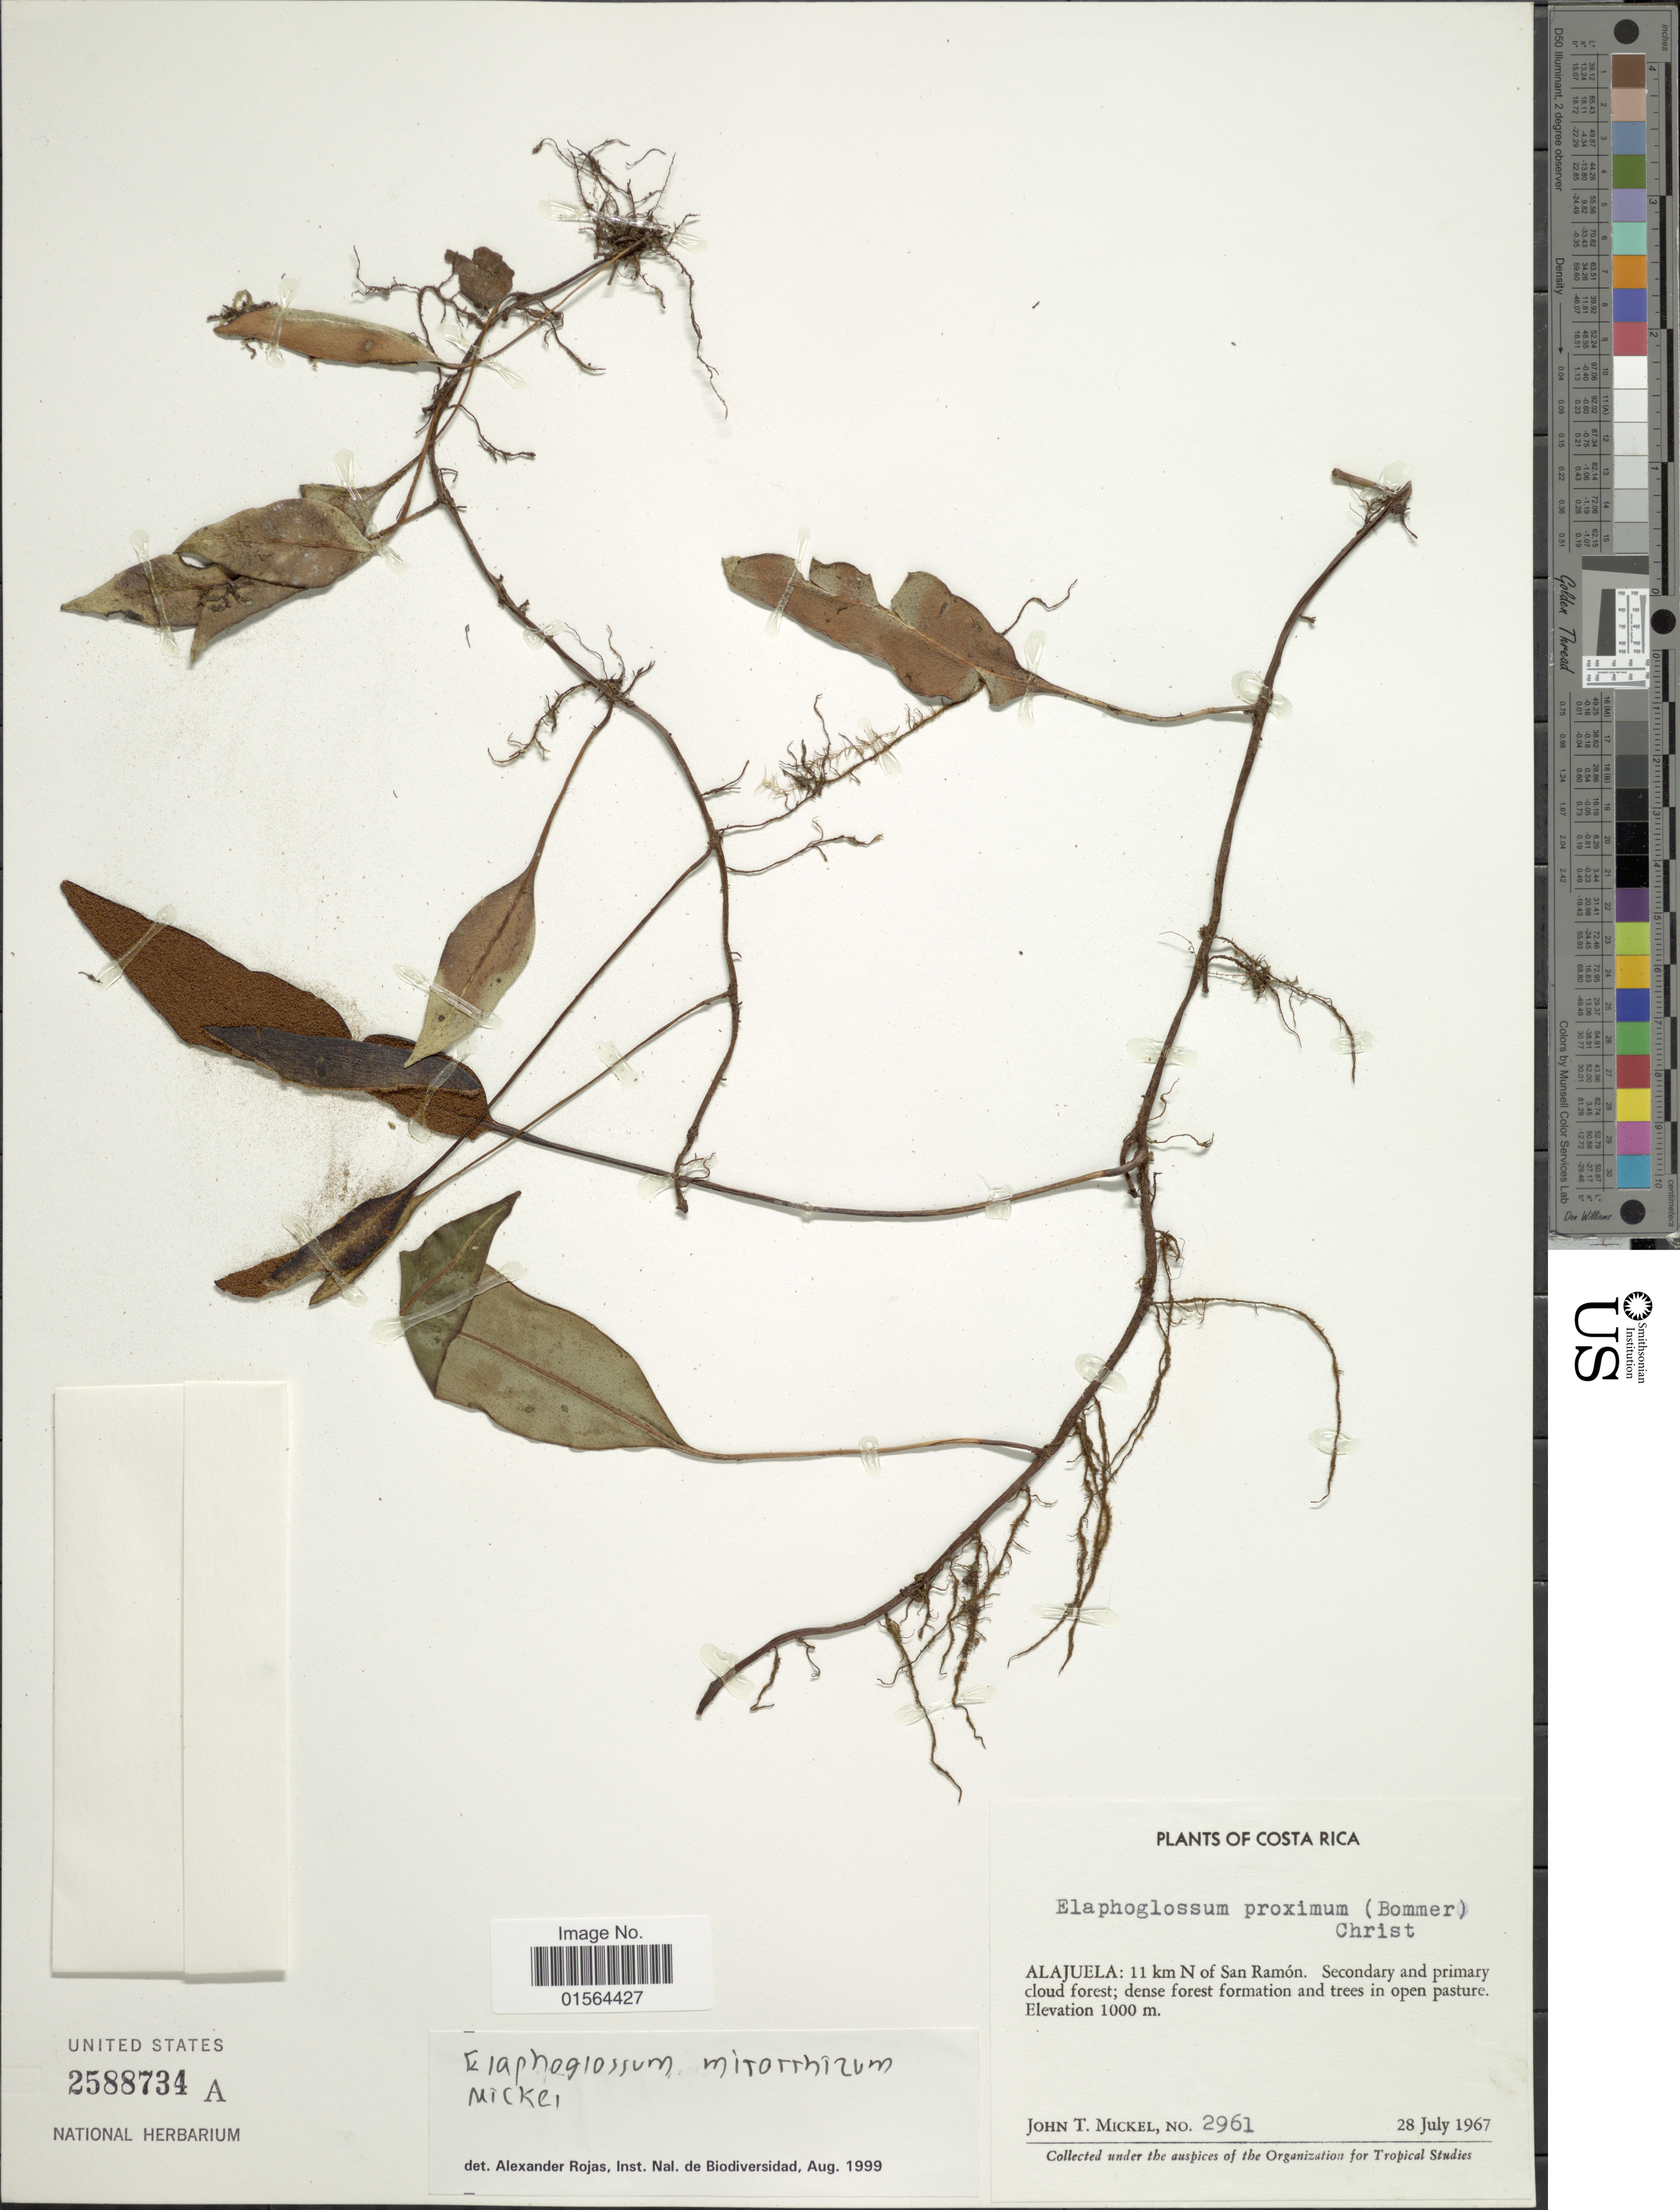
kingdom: Plantae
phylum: Tracheophyta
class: Polypodiopsida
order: Polypodiales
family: Dryopteridaceae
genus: Elaphoglossum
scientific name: Elaphoglossum mitorrhizum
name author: Mickel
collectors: J. T. Mickel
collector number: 2961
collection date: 1967-07-28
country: Costa Rica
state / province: Alajuela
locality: Alajuela: 11 km N of San Ramon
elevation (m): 1000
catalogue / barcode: US 2588734A